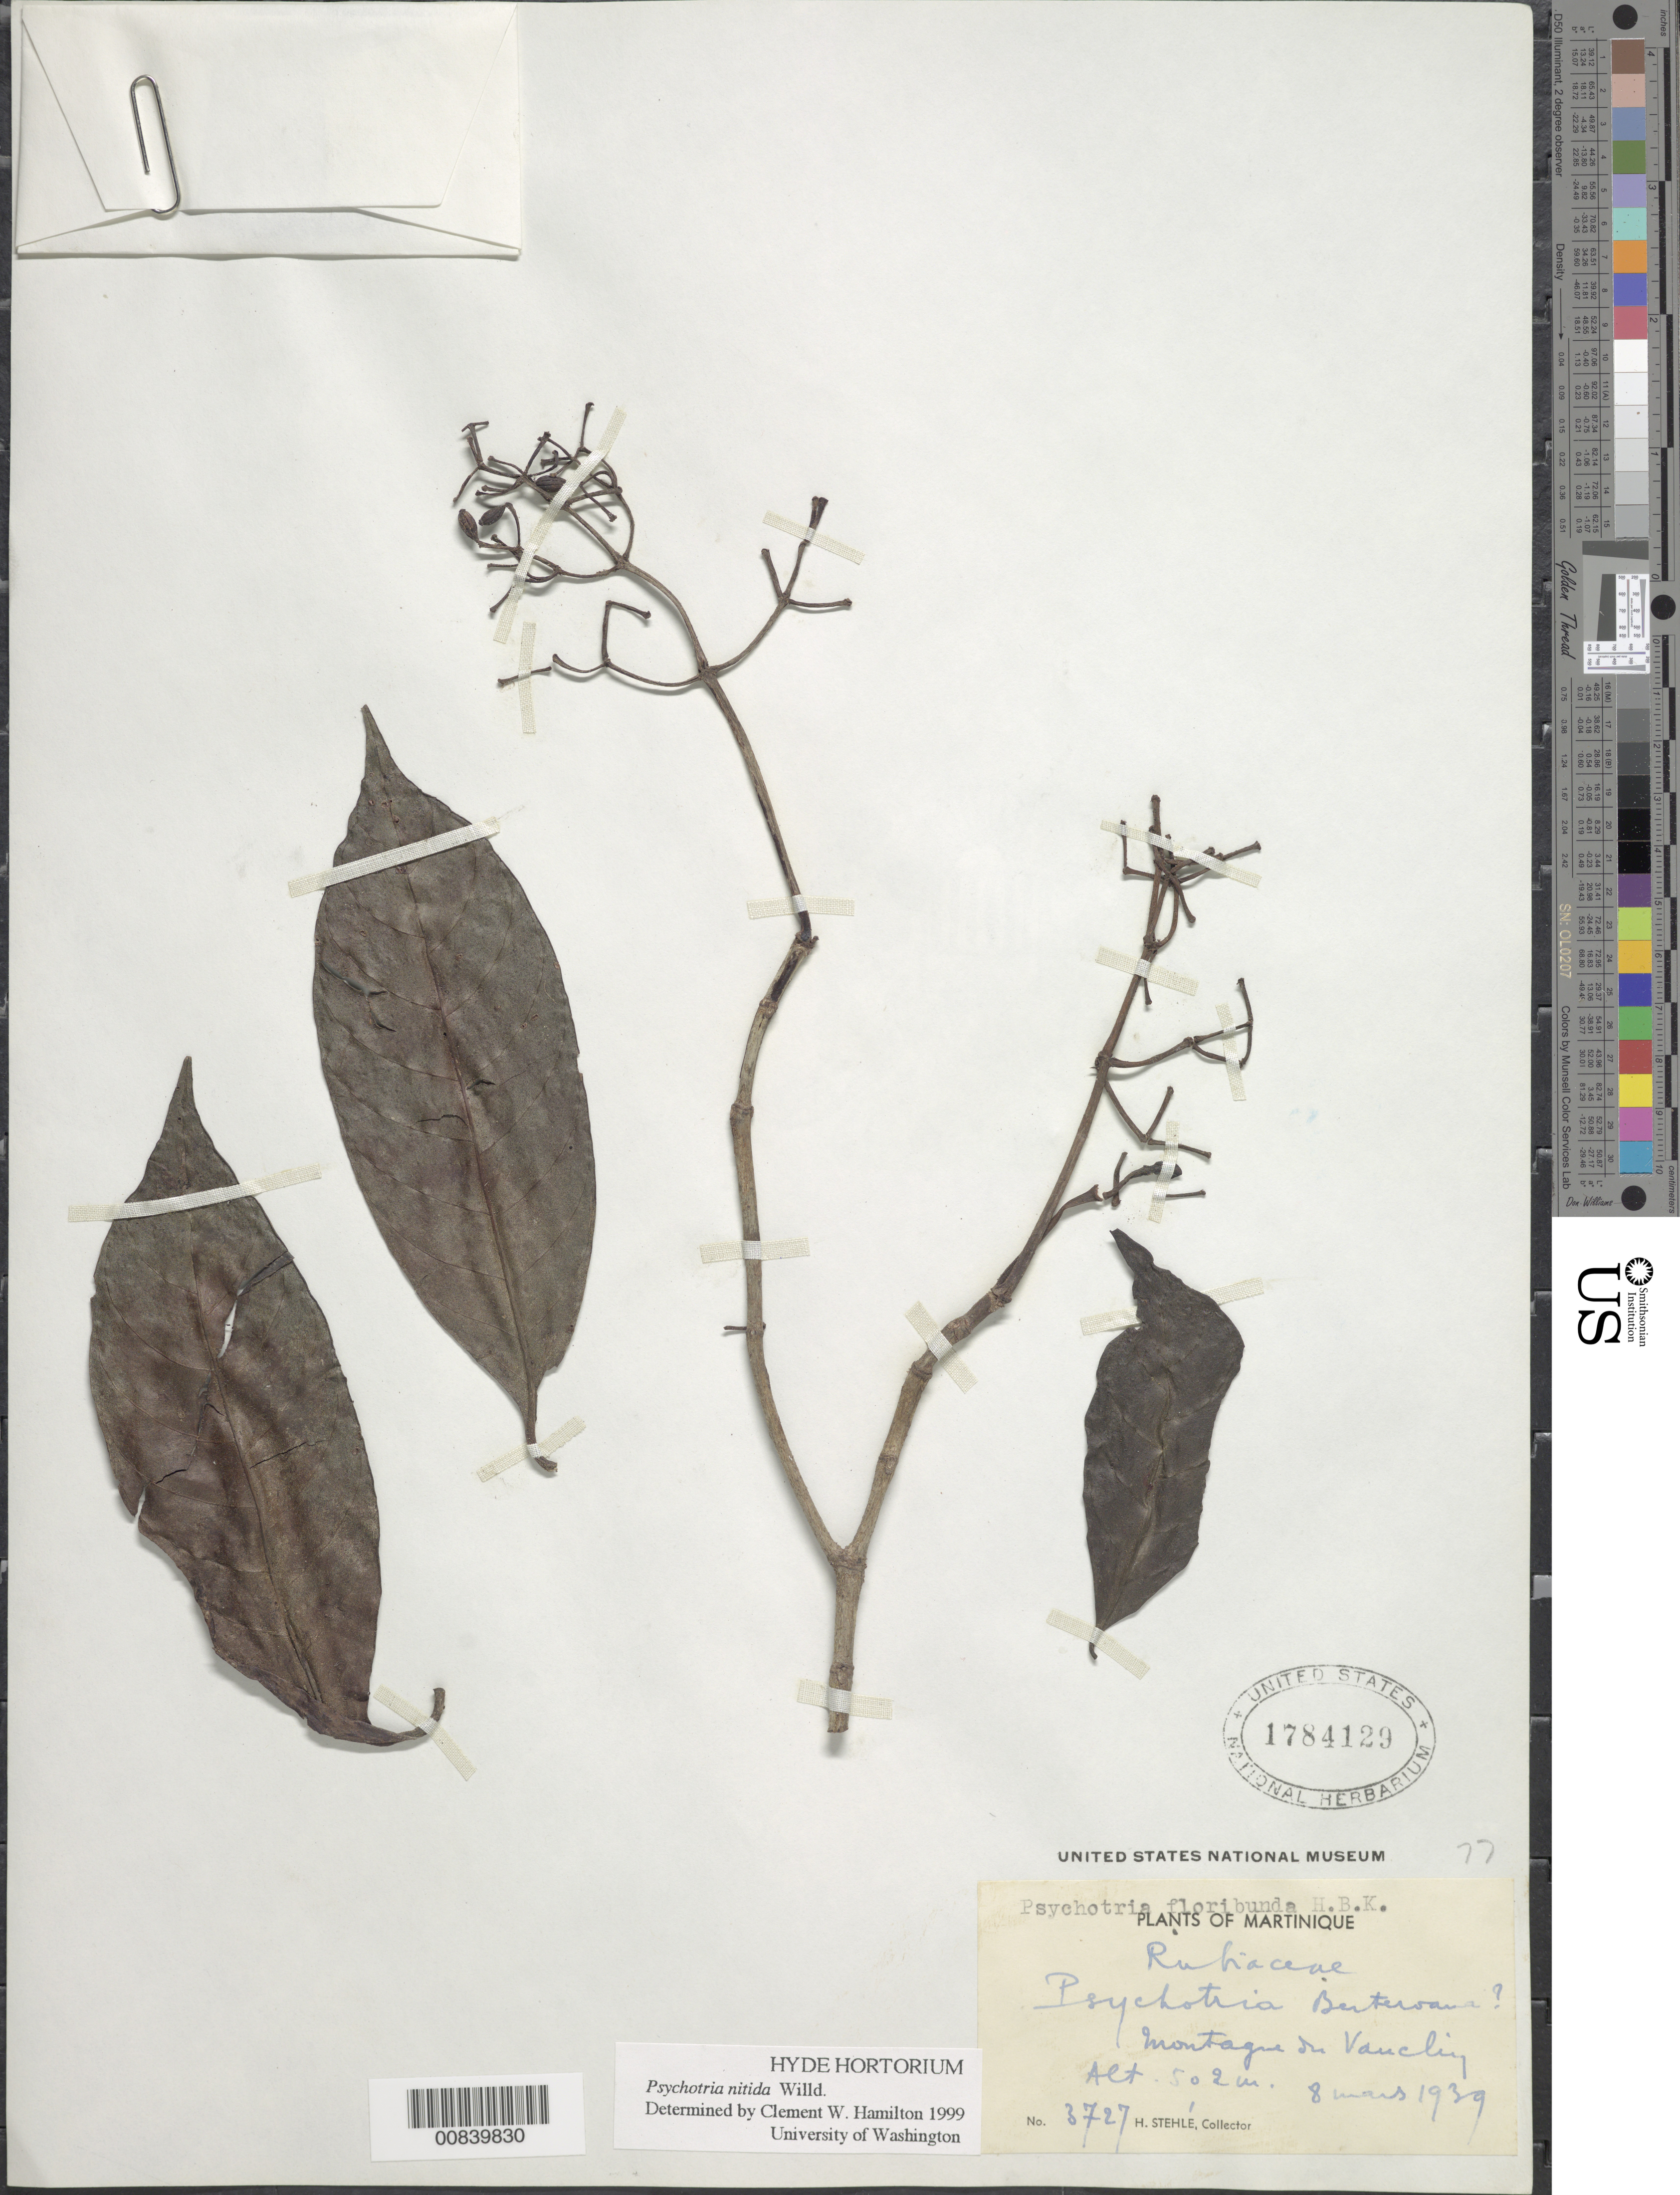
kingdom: Plantae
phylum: Tracheophyta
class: Magnoliopsida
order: Gentianales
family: Rubiaceae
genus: Psychotria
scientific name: Psychotria mapourioides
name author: DC.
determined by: Hamilton, C. W.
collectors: H. Stehlé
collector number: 3727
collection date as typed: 08 Mar 1939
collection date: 1939-03-08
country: Martinique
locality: Montagne du Vauclin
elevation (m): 502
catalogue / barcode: US 1784129